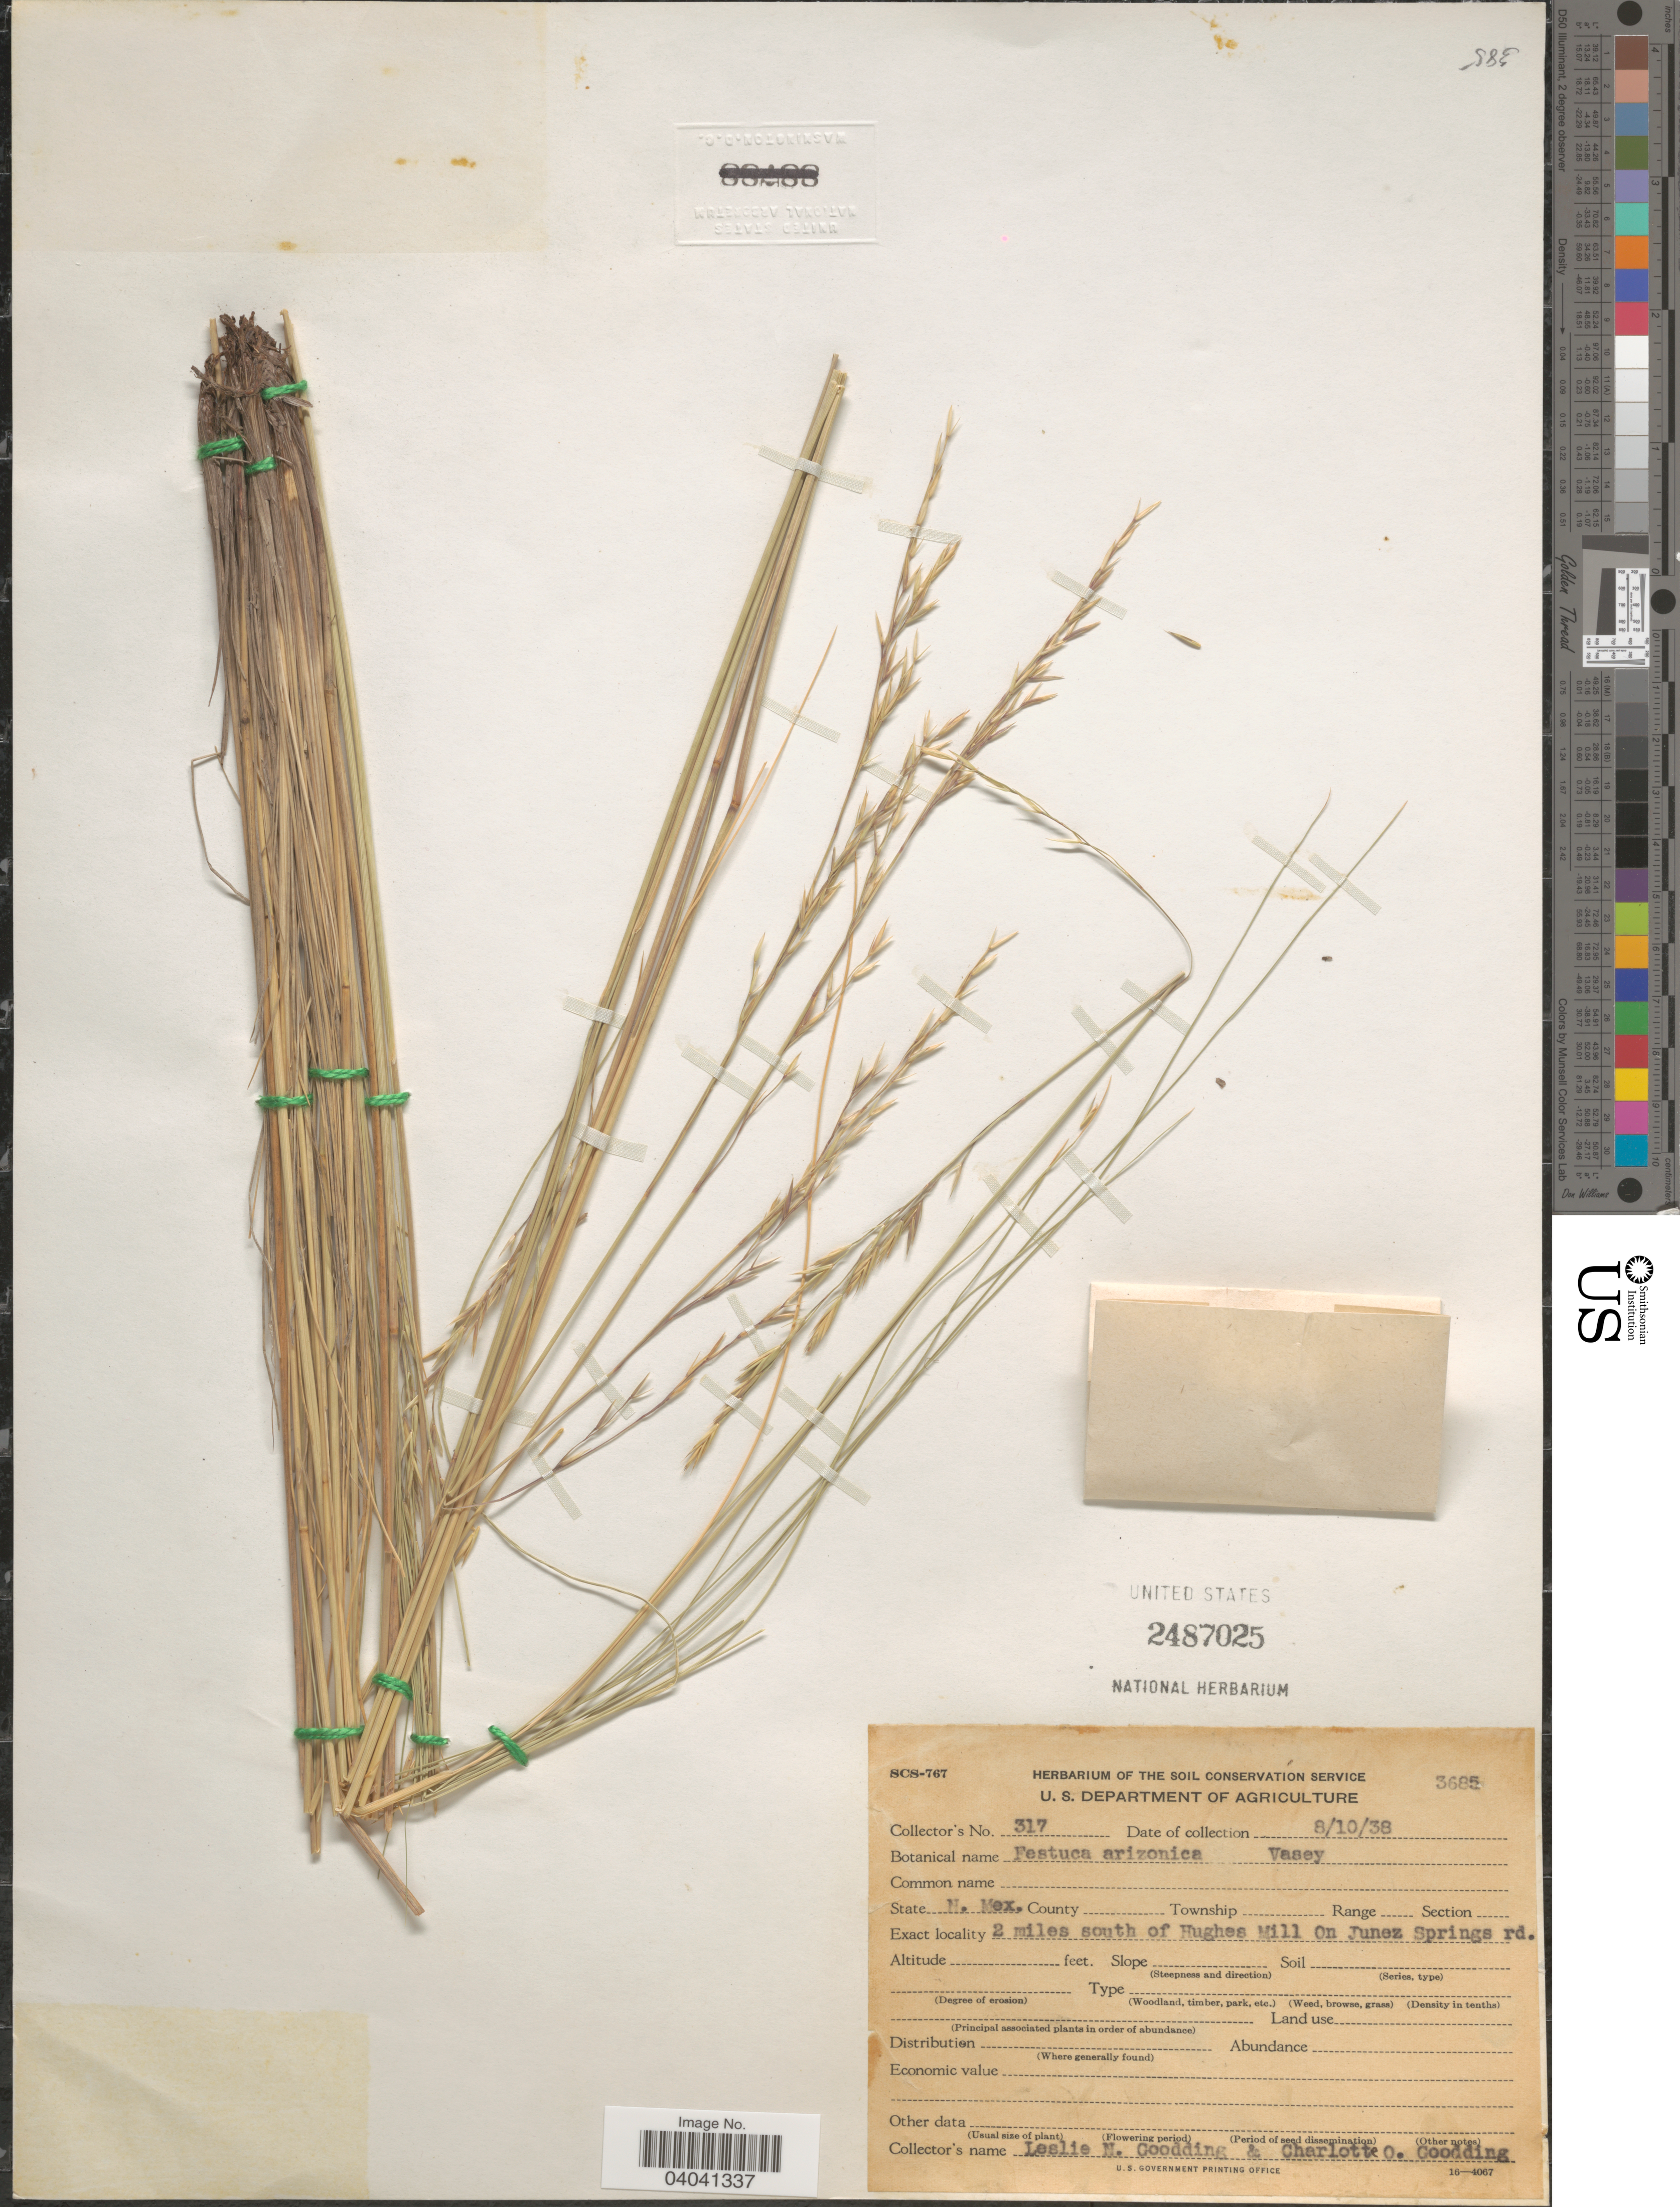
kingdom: Plantae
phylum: Tracheophyta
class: Liliopsida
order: Poales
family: Poaceae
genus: Festuca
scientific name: Festuca arizonica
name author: Vasey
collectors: L. N. Goodding & C. Goodding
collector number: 317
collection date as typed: Transcribed d/m/y: 10/8/38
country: United States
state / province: New Mexico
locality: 2 miles south of Hughes Mill On Junez Springs rd.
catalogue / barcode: US 2487025